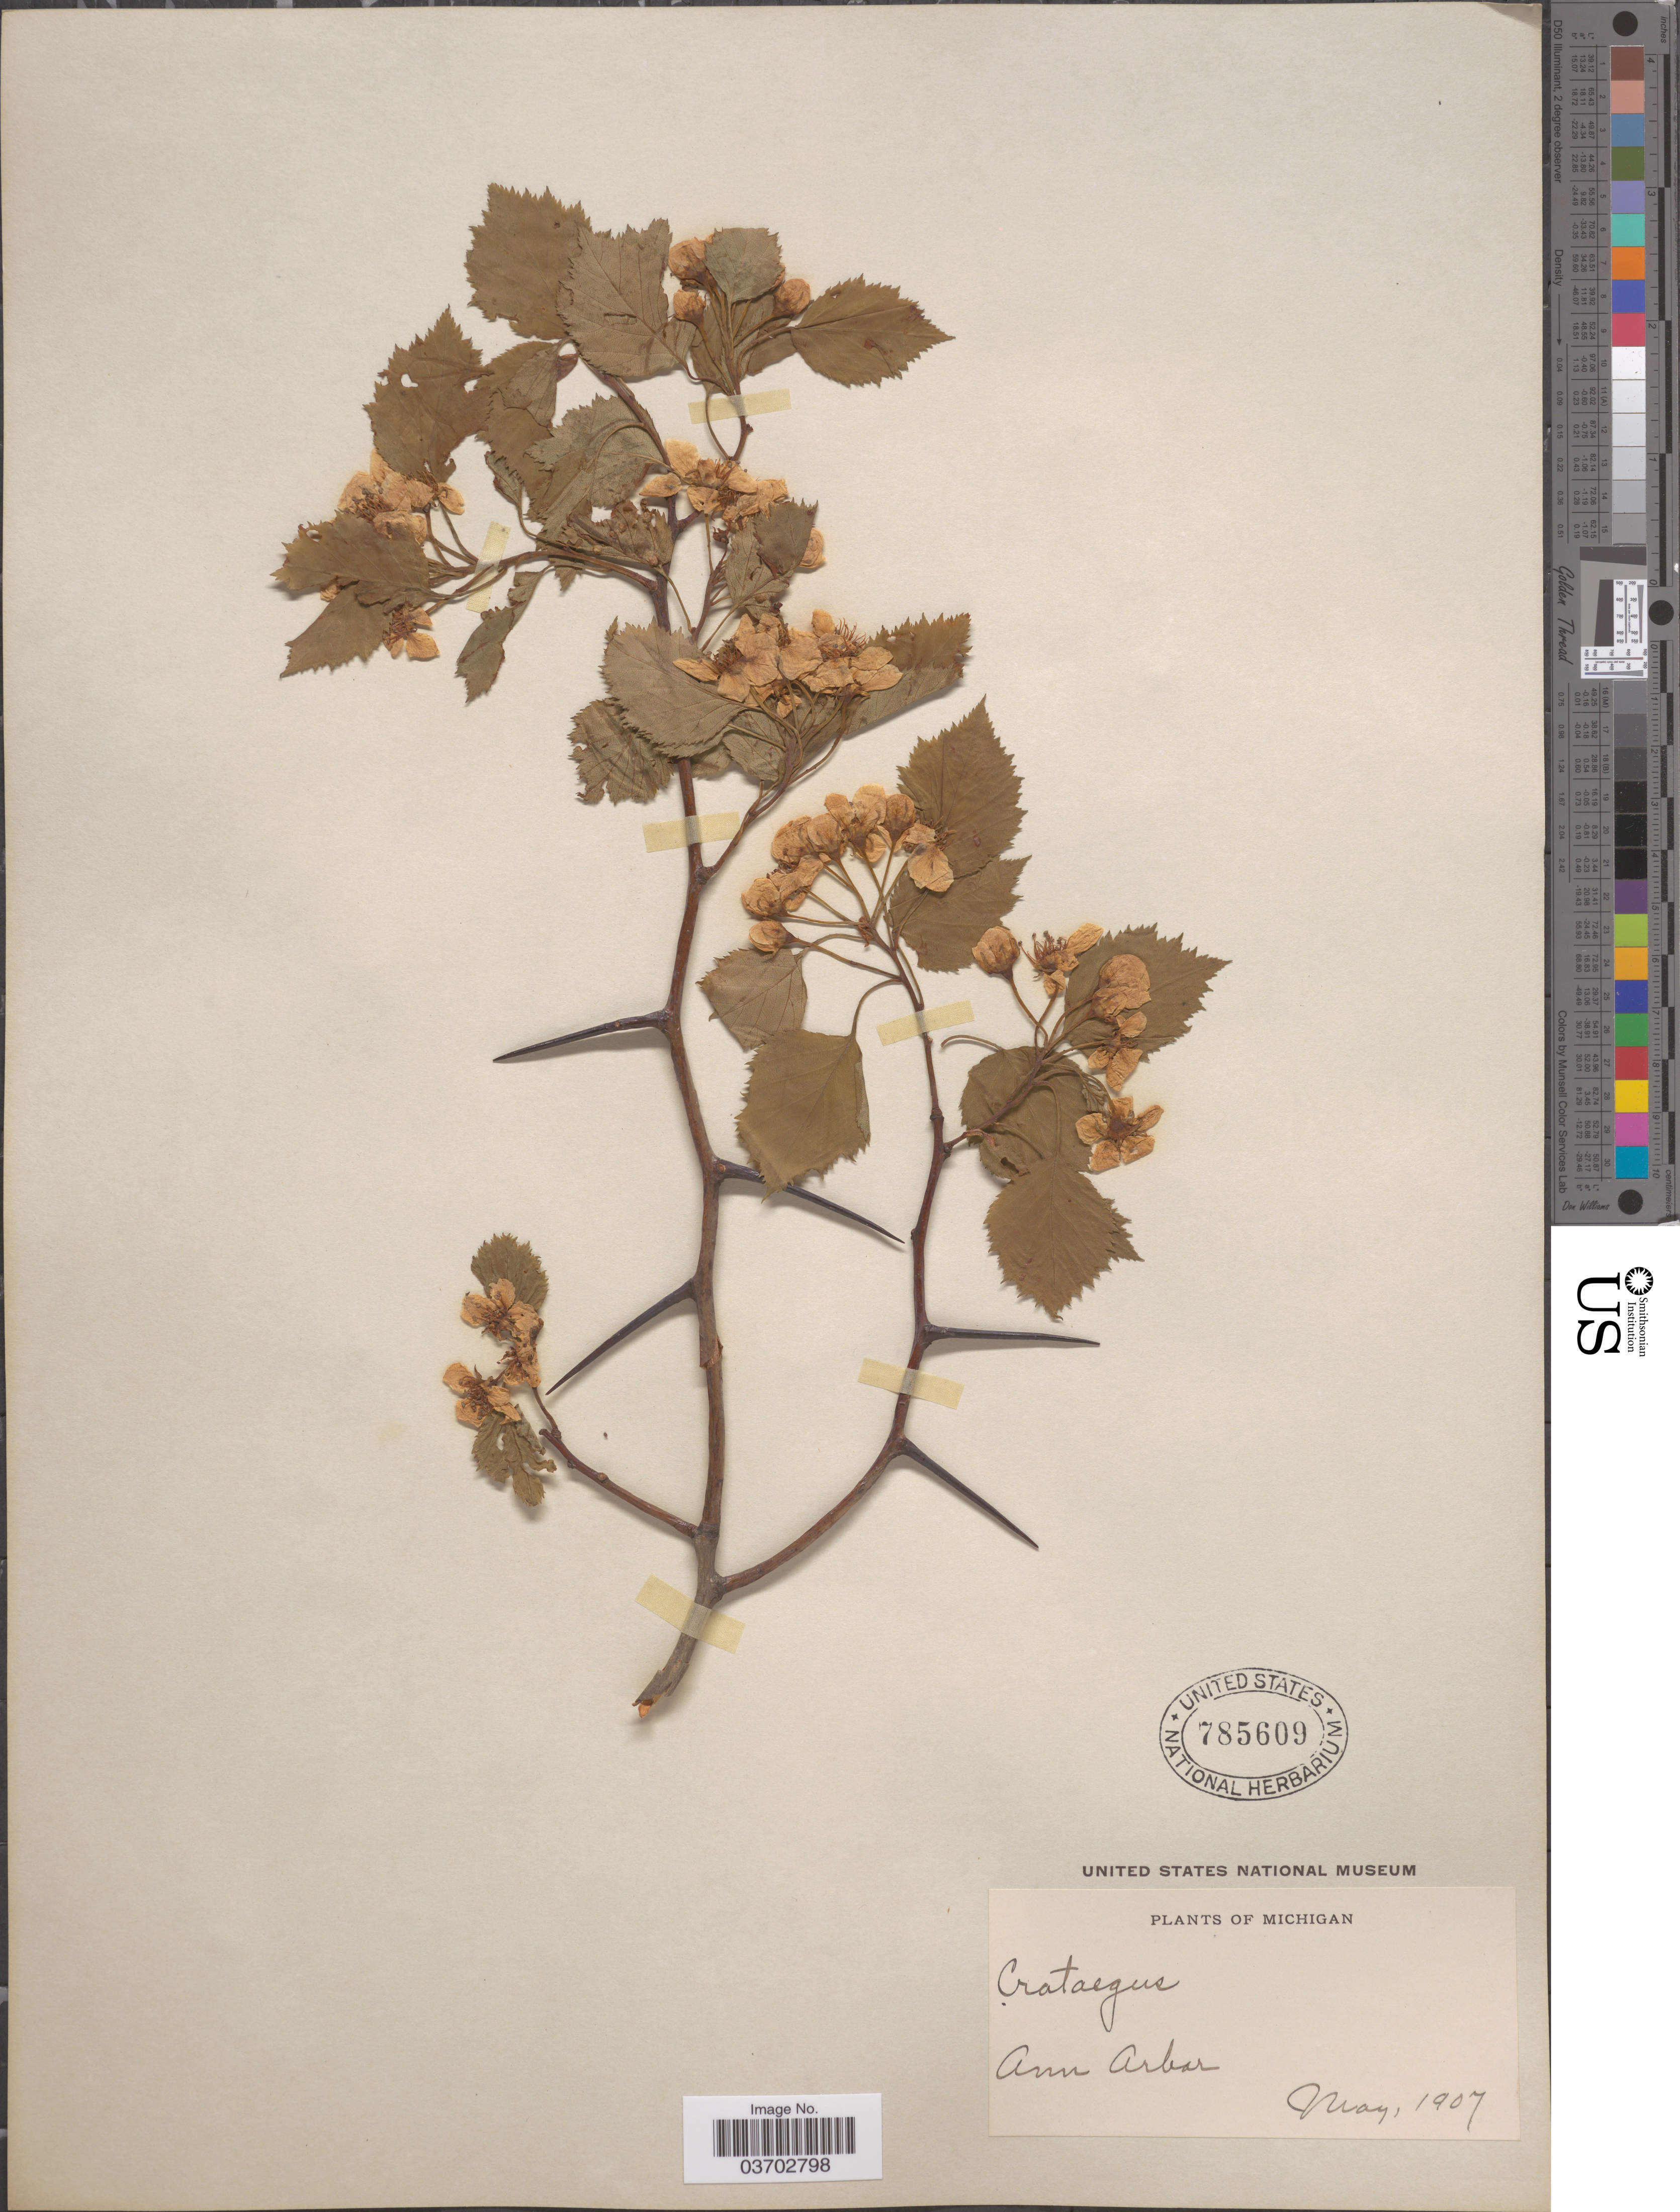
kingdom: Plantae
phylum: Tracheophyta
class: Magnoliopsida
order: Rosales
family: Rosaceae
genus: Crataegus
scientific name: Crataegus sp.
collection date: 1907-05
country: United States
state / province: Michigan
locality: Ann Arbor.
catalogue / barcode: US 785609